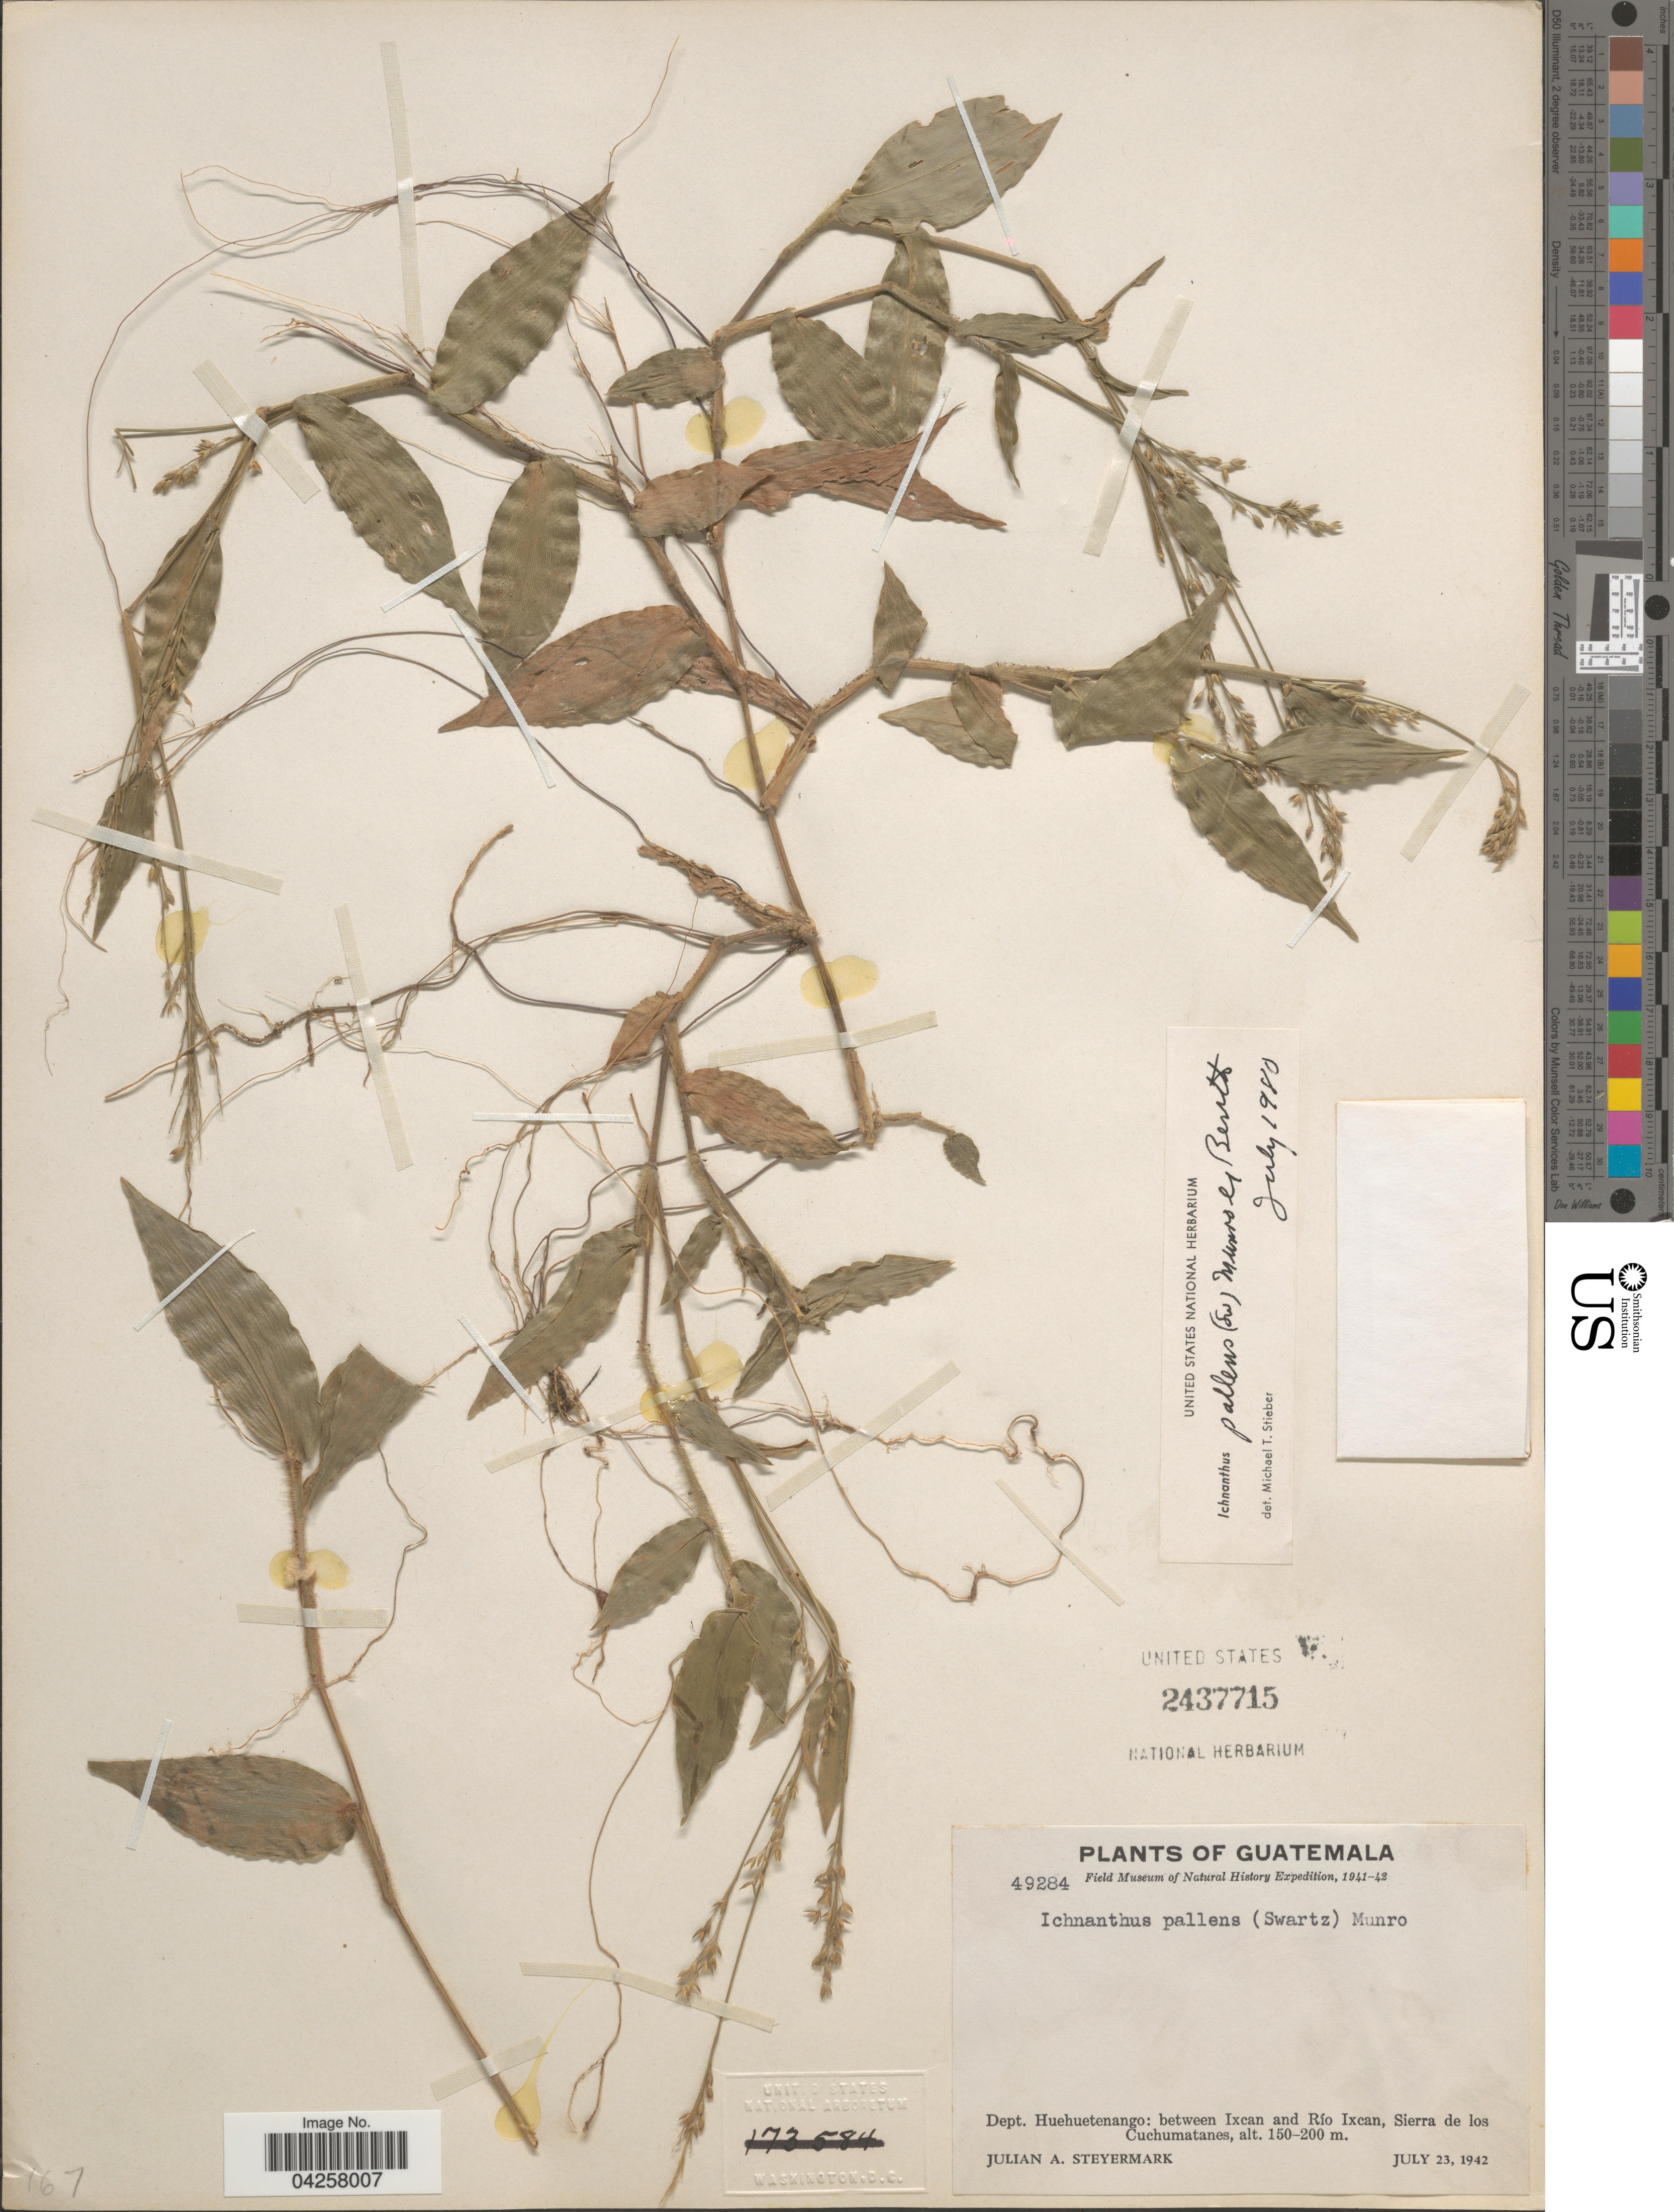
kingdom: Plantae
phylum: Tracheophyta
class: Liliopsida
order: Poales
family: Poaceae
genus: Ichnanthus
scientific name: Ichnanthus pallens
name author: (Sw.) Munro ex Benth.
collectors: J. Steyermark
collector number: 49284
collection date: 1942-07-23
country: Guatemala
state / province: Huehuetenango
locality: Field Museum of Natural History Expedition, 1941-42. Dept. Huehuetenango: between Ixcan and Río Ixcan, Sierra de los Cuchumatanes.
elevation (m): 150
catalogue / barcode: US 2437715